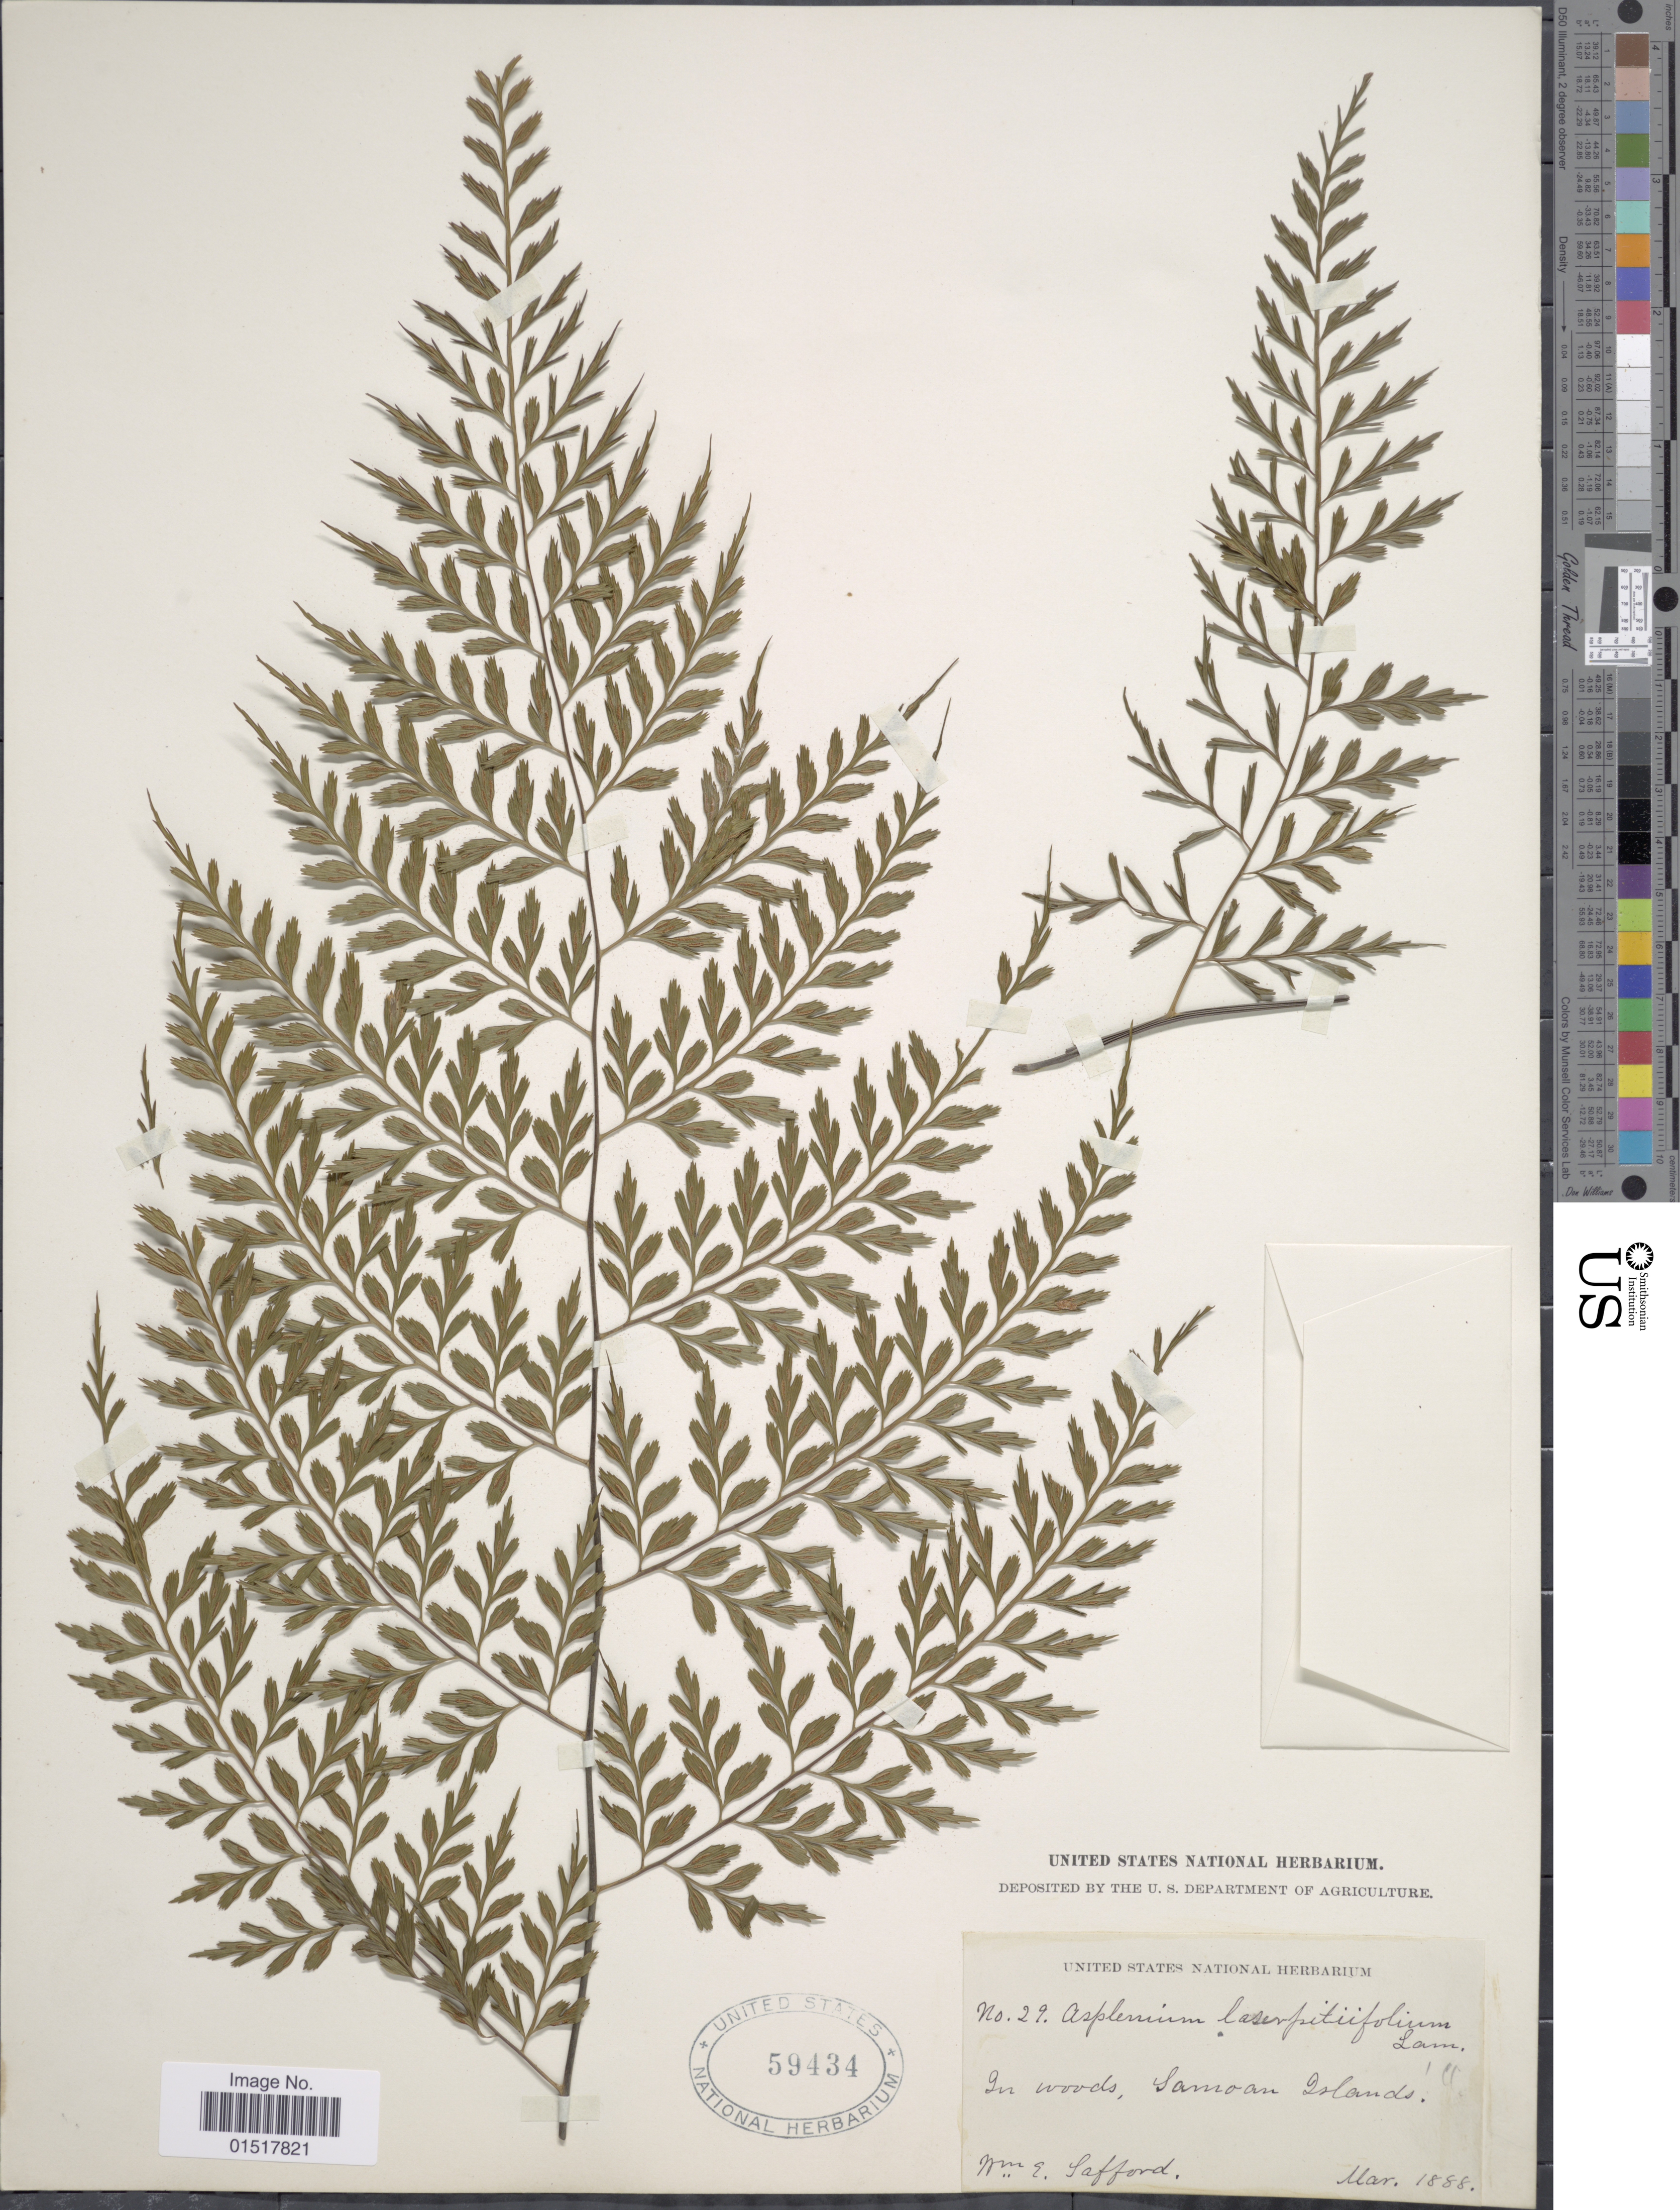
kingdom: Plantae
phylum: Tracheophyta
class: Polypodiopsida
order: Polypodiales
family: Aspleniaceae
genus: Asplenium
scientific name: Asplenium laserpitiifolium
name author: Lam.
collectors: W. E. Safford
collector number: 29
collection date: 1888-03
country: American Samoa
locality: Samoan Islands.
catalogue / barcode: US 59434